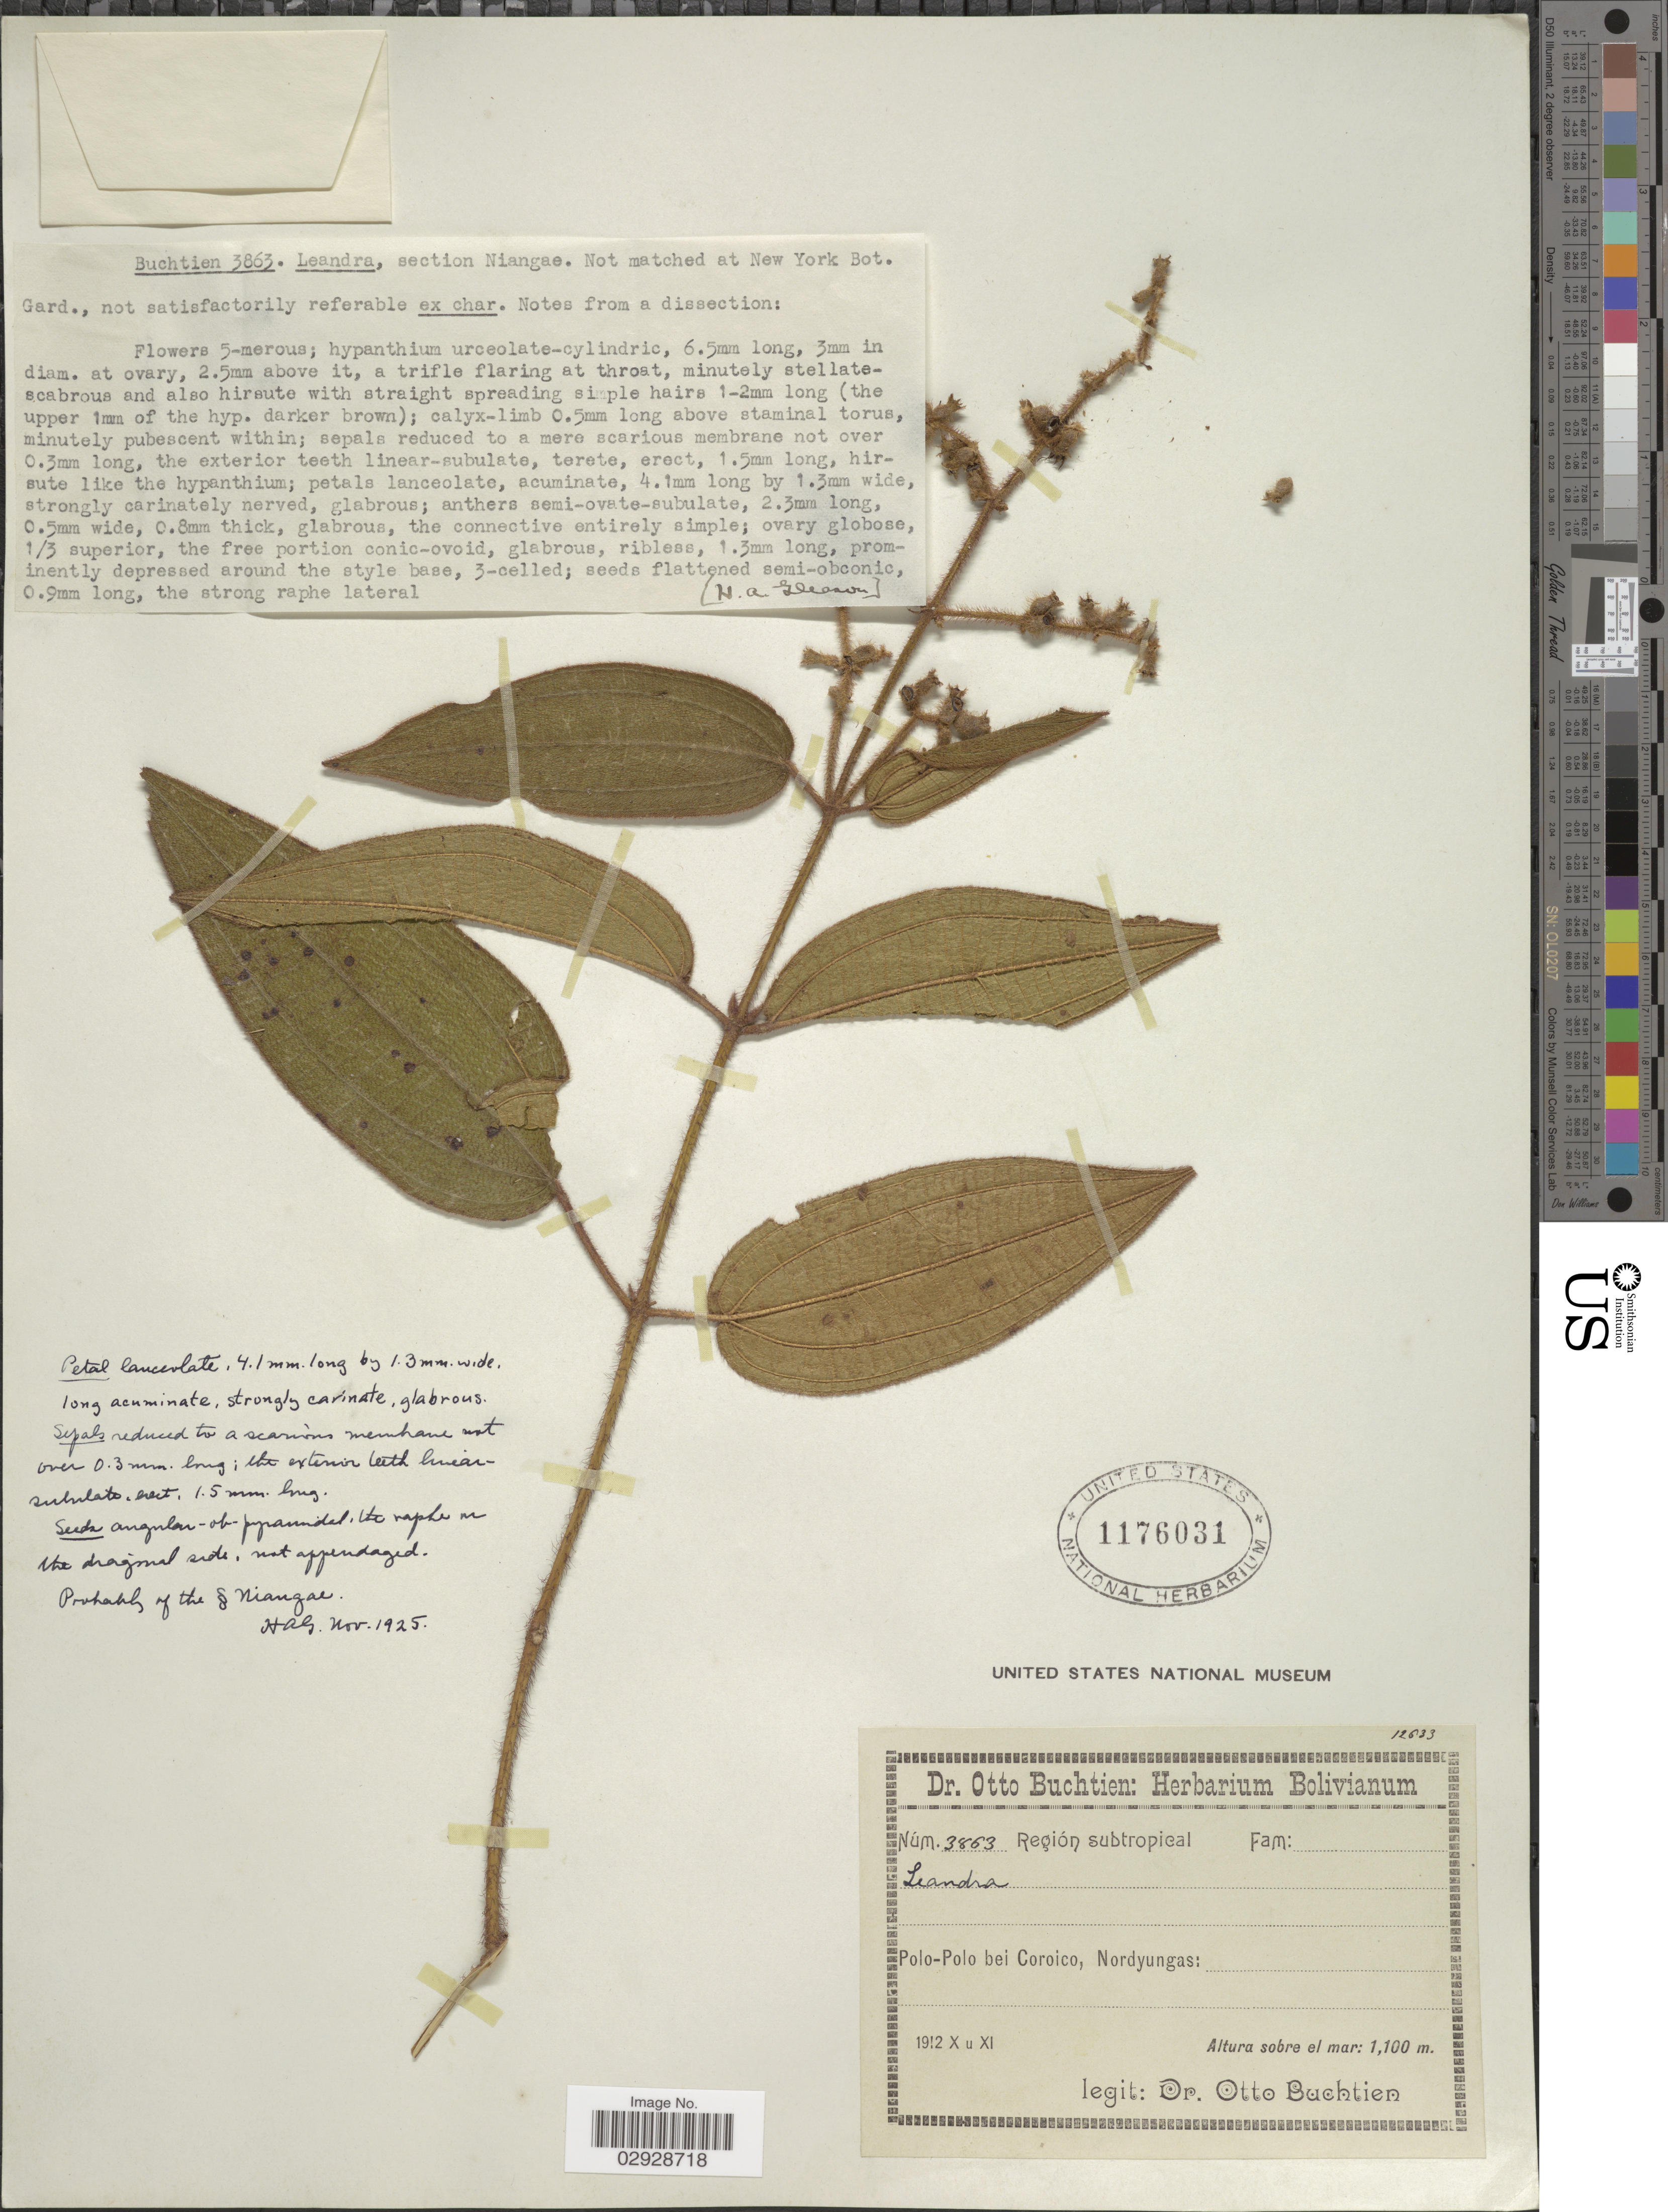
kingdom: Plantae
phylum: Tracheophyta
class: Magnoliopsida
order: Myrtales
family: Melastomataceae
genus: Leandra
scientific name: Leandra crenata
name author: (D. Don) Cogn.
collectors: O. Buchtien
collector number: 3863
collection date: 1912-10/1912-11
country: Bolivia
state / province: La Paz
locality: Polo-Polo bei Coroico, Nordyungas.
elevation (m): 1100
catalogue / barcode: US 1176031